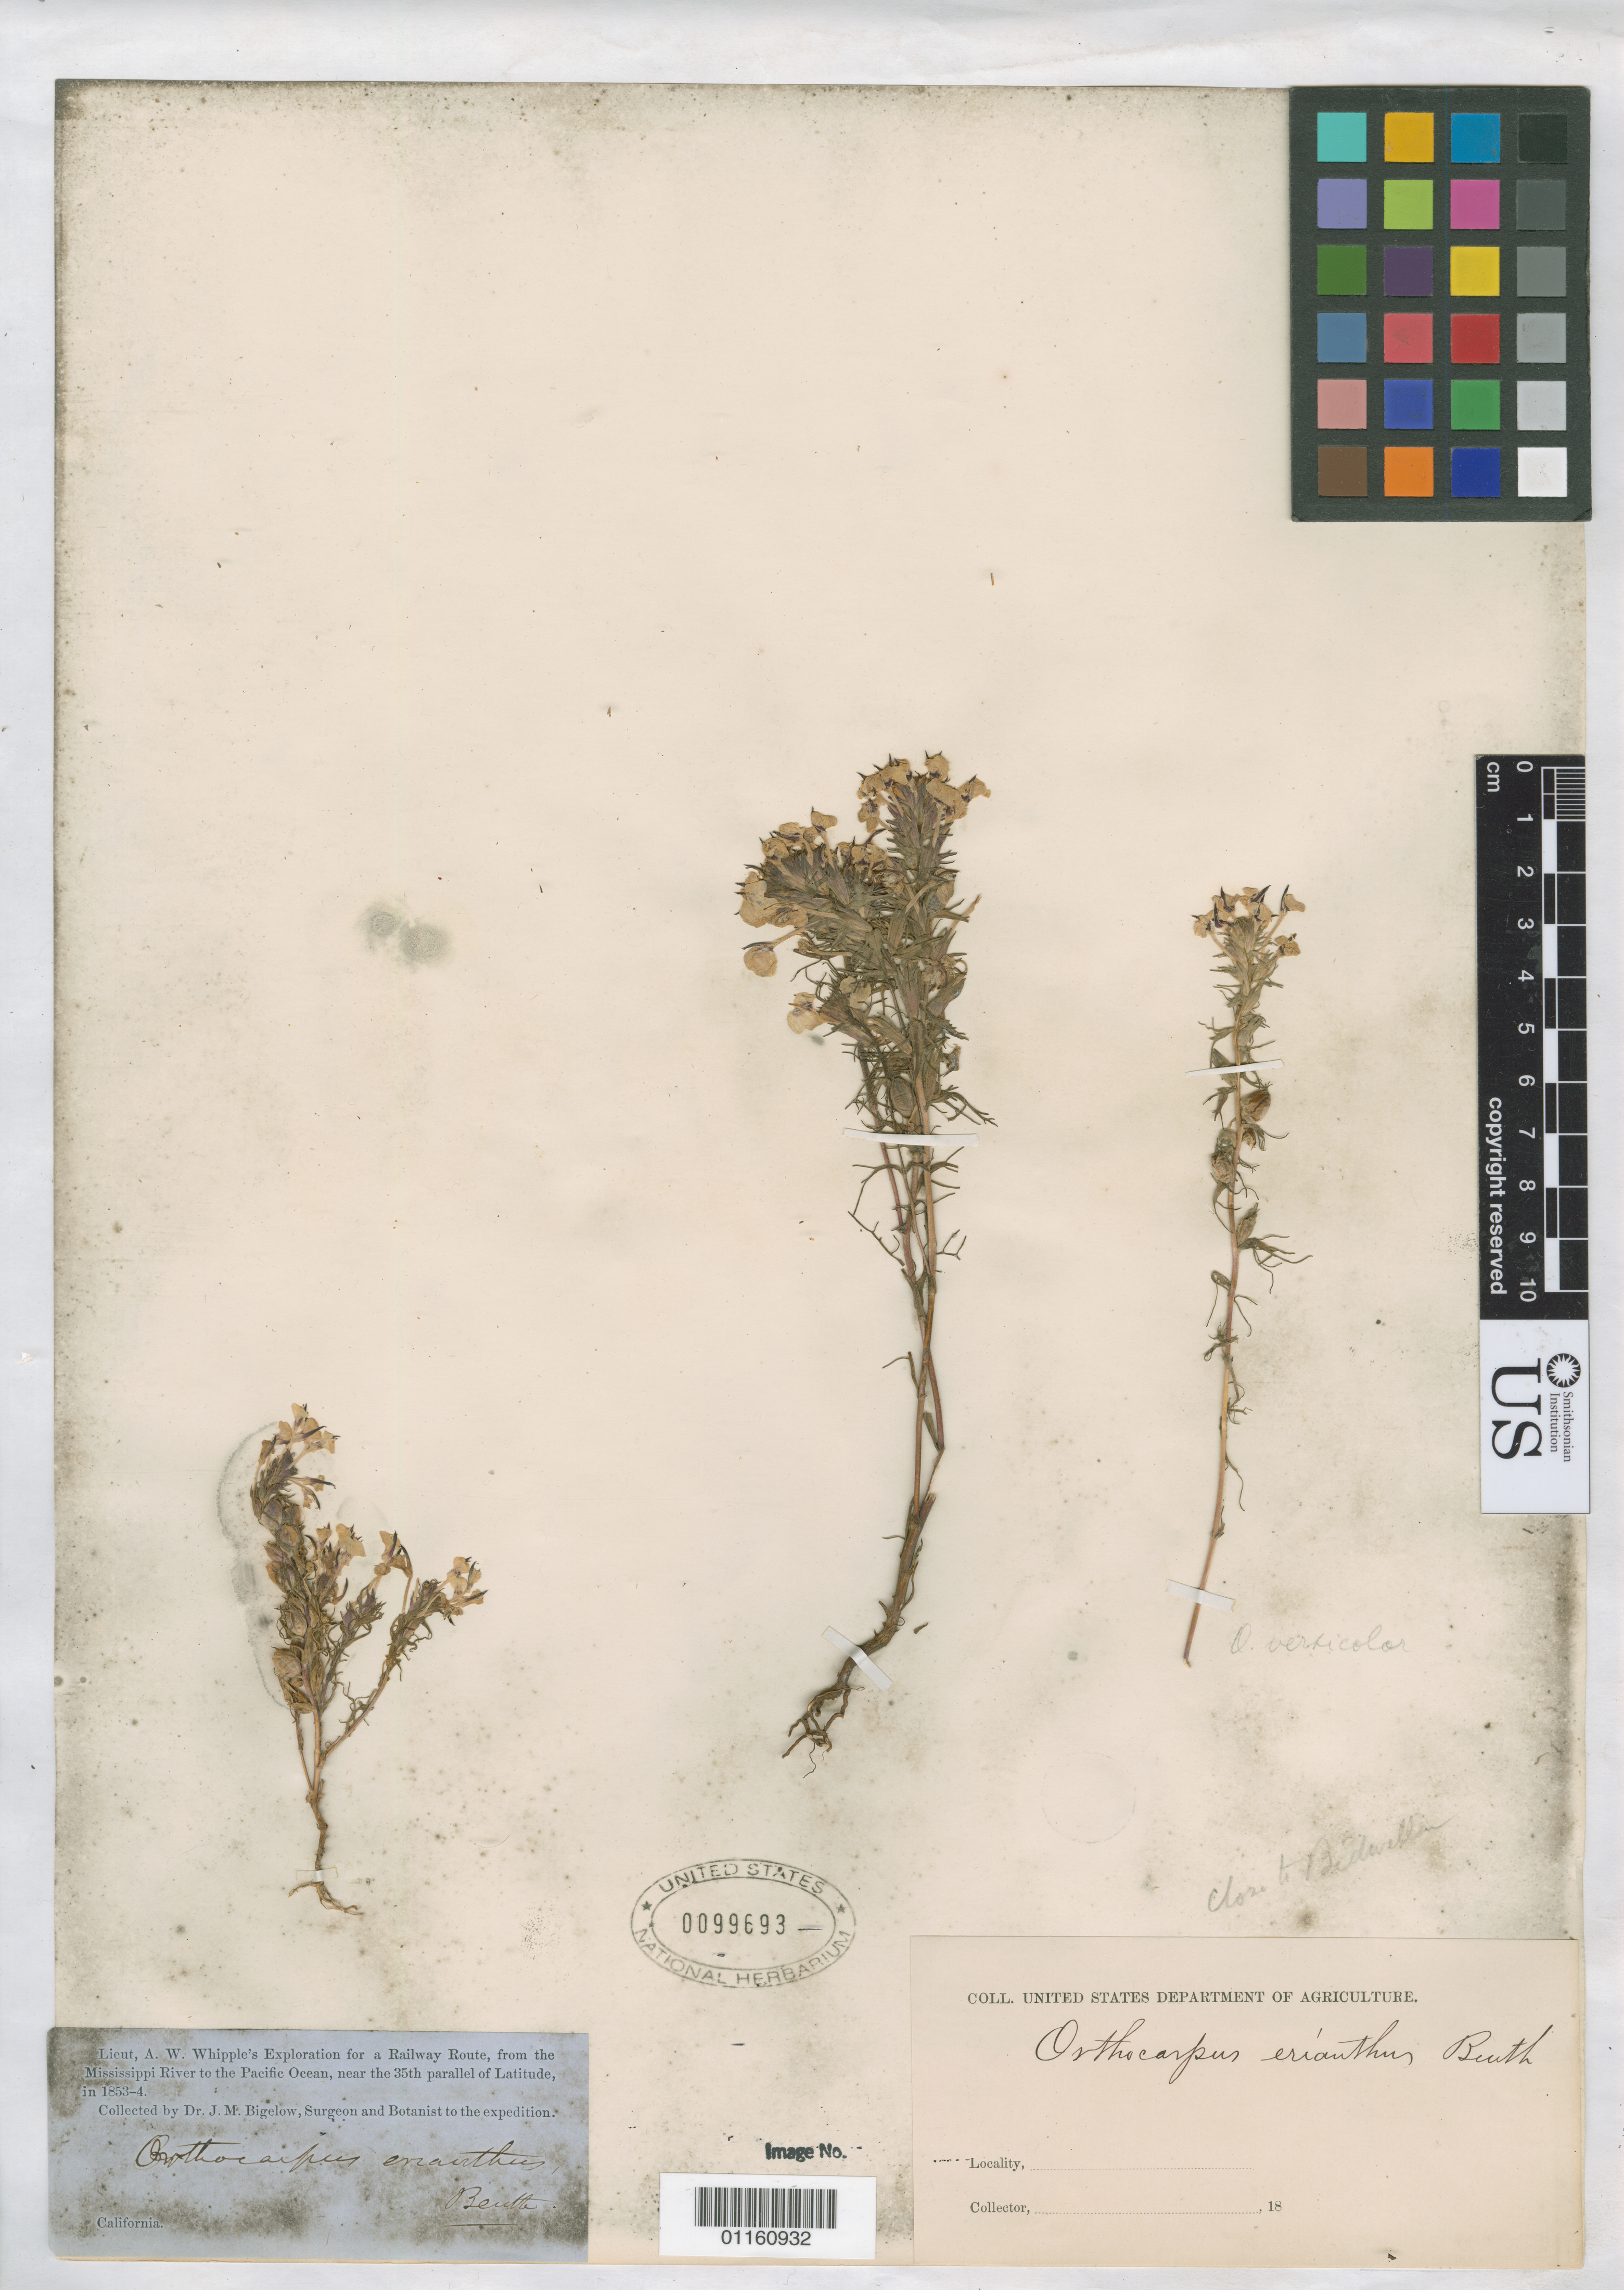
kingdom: Plantae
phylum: Tracheophyta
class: Magnoliopsida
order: Lamiales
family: Orobanchaceae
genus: Orthocarpus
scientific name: Orthocarpus erianthus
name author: Benth.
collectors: J. M. Bigelow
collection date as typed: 1853 to -- --- 1854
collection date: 1853/1854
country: United States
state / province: California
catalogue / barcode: US 99693